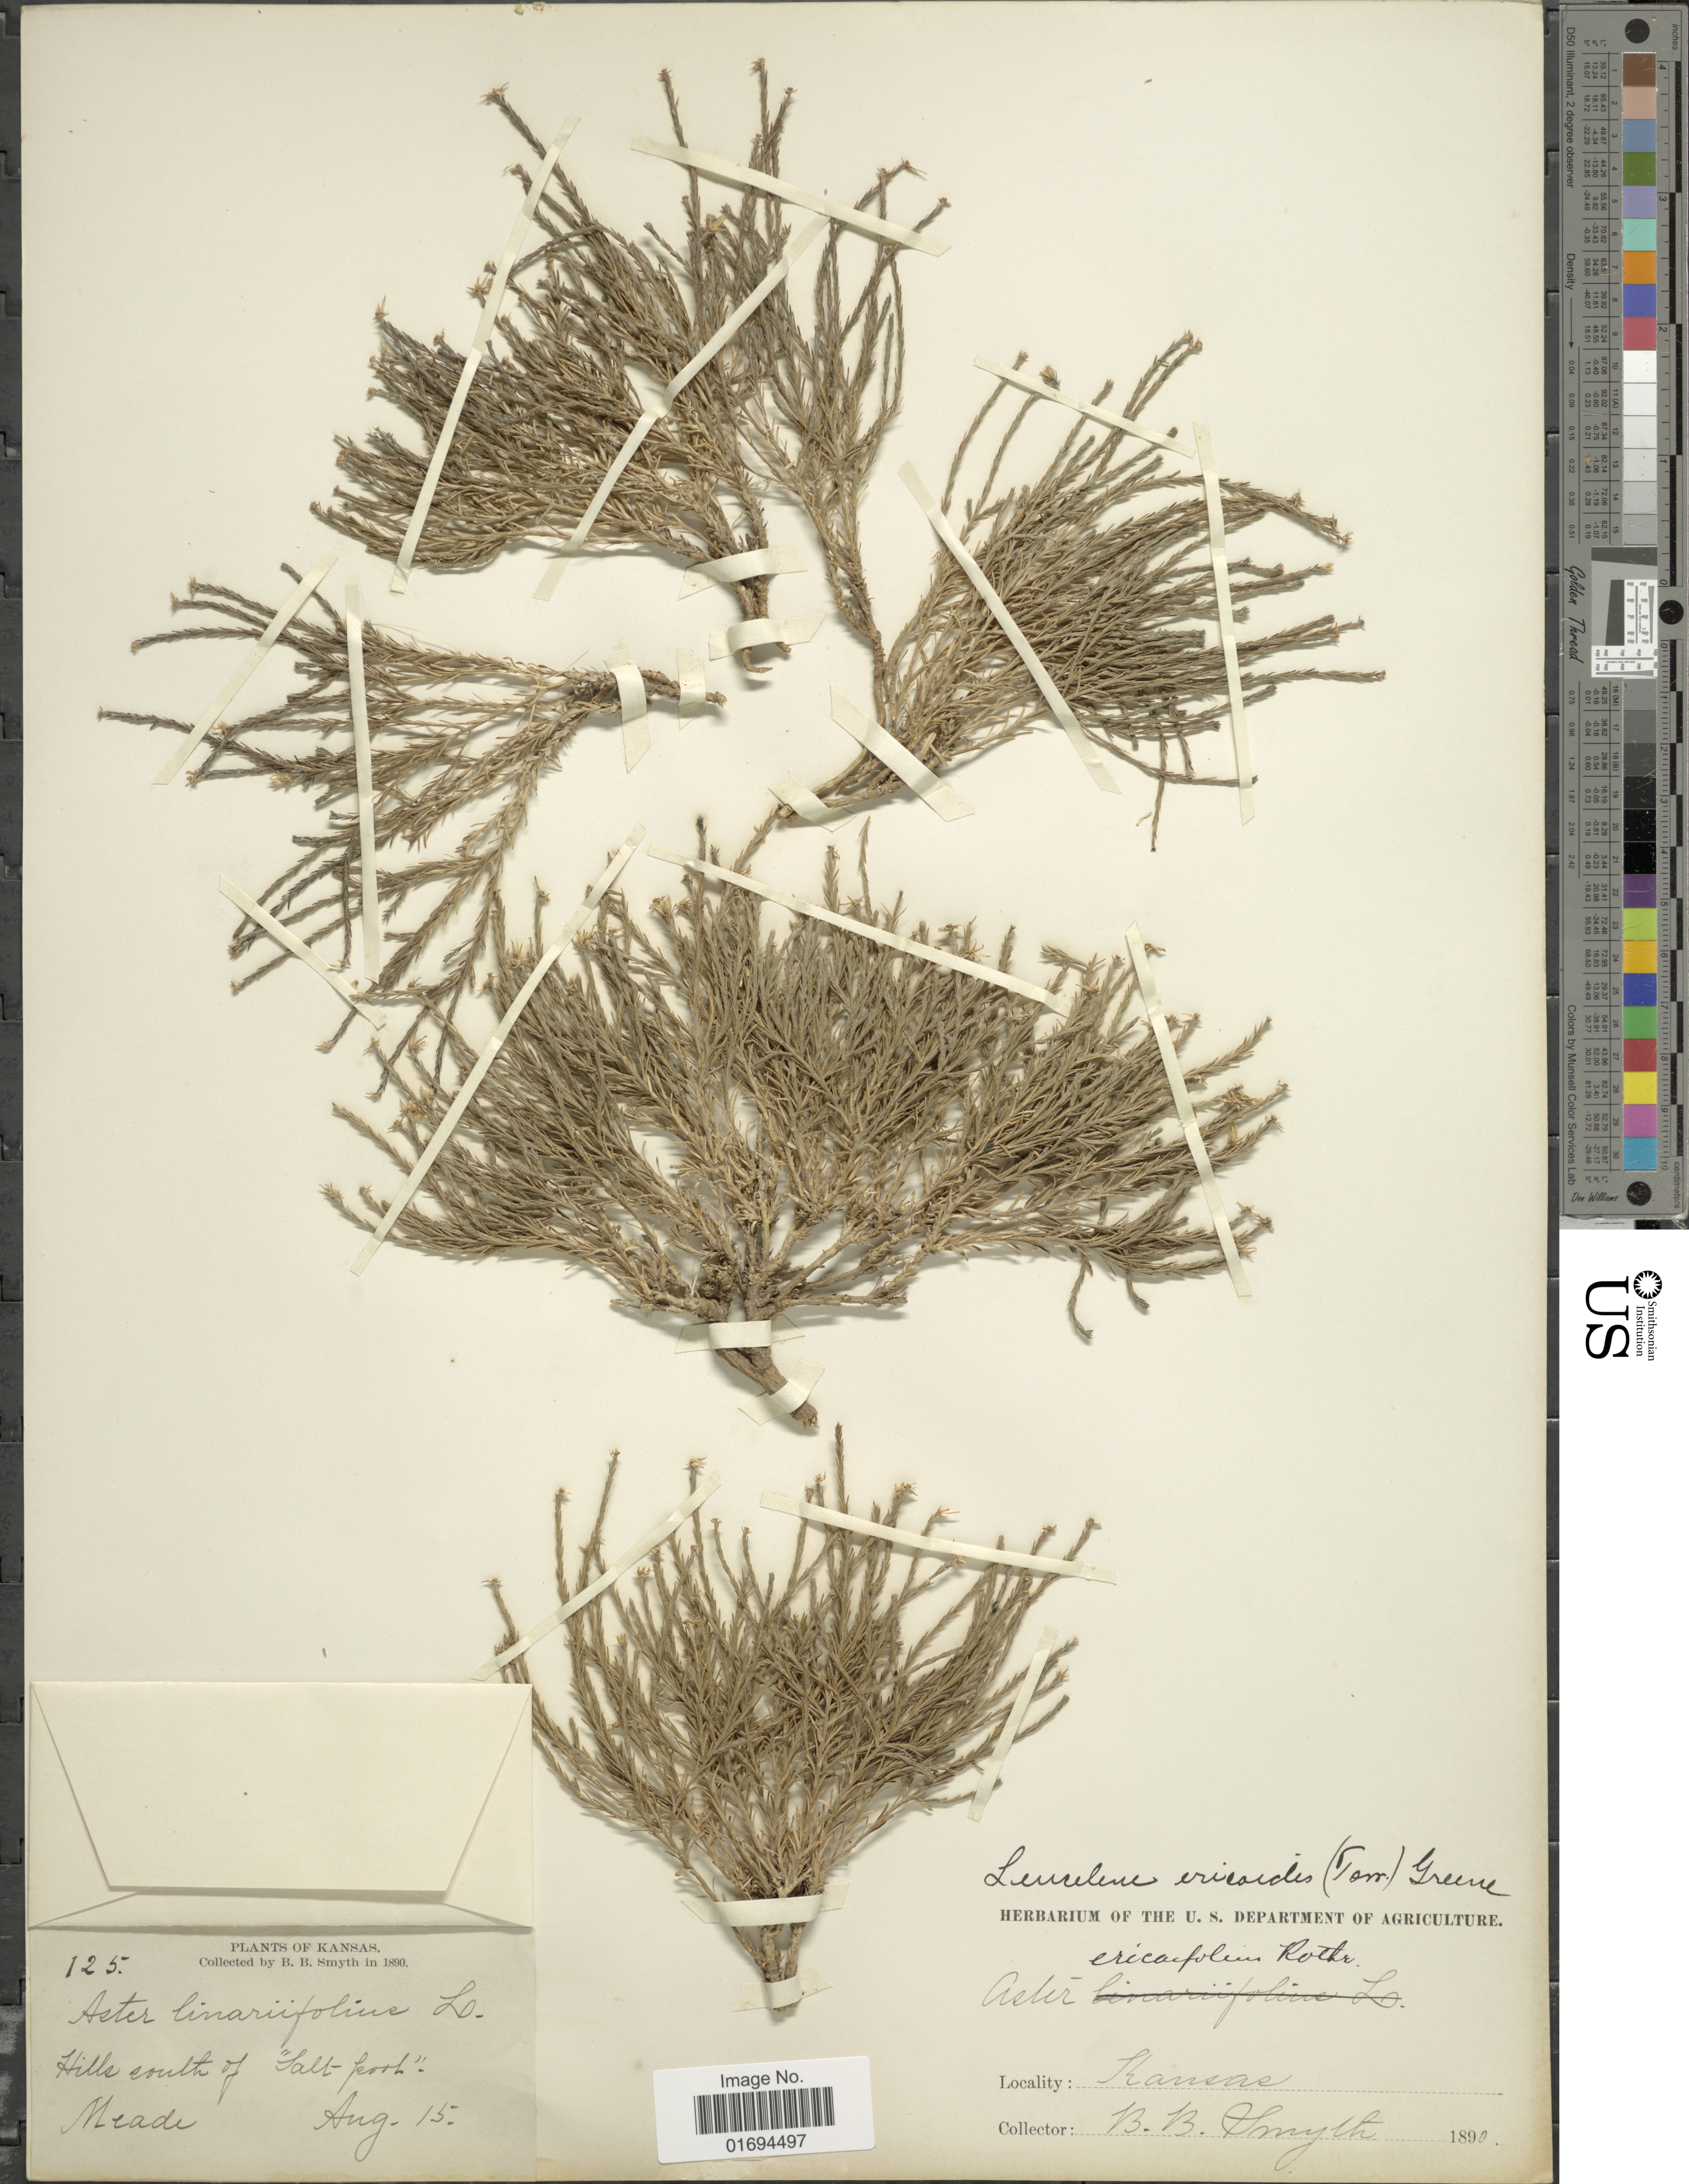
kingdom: Plantae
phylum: Tracheophyta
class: Magnoliopsida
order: Asterales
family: Asteraceae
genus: Chaetopappa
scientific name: Chaetopappa ericoides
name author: (Torr.) G.L. Nesom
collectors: B. Smyth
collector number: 125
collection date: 1890-08-15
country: United States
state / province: Kansas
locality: Hills south of "Salt pool" Meade